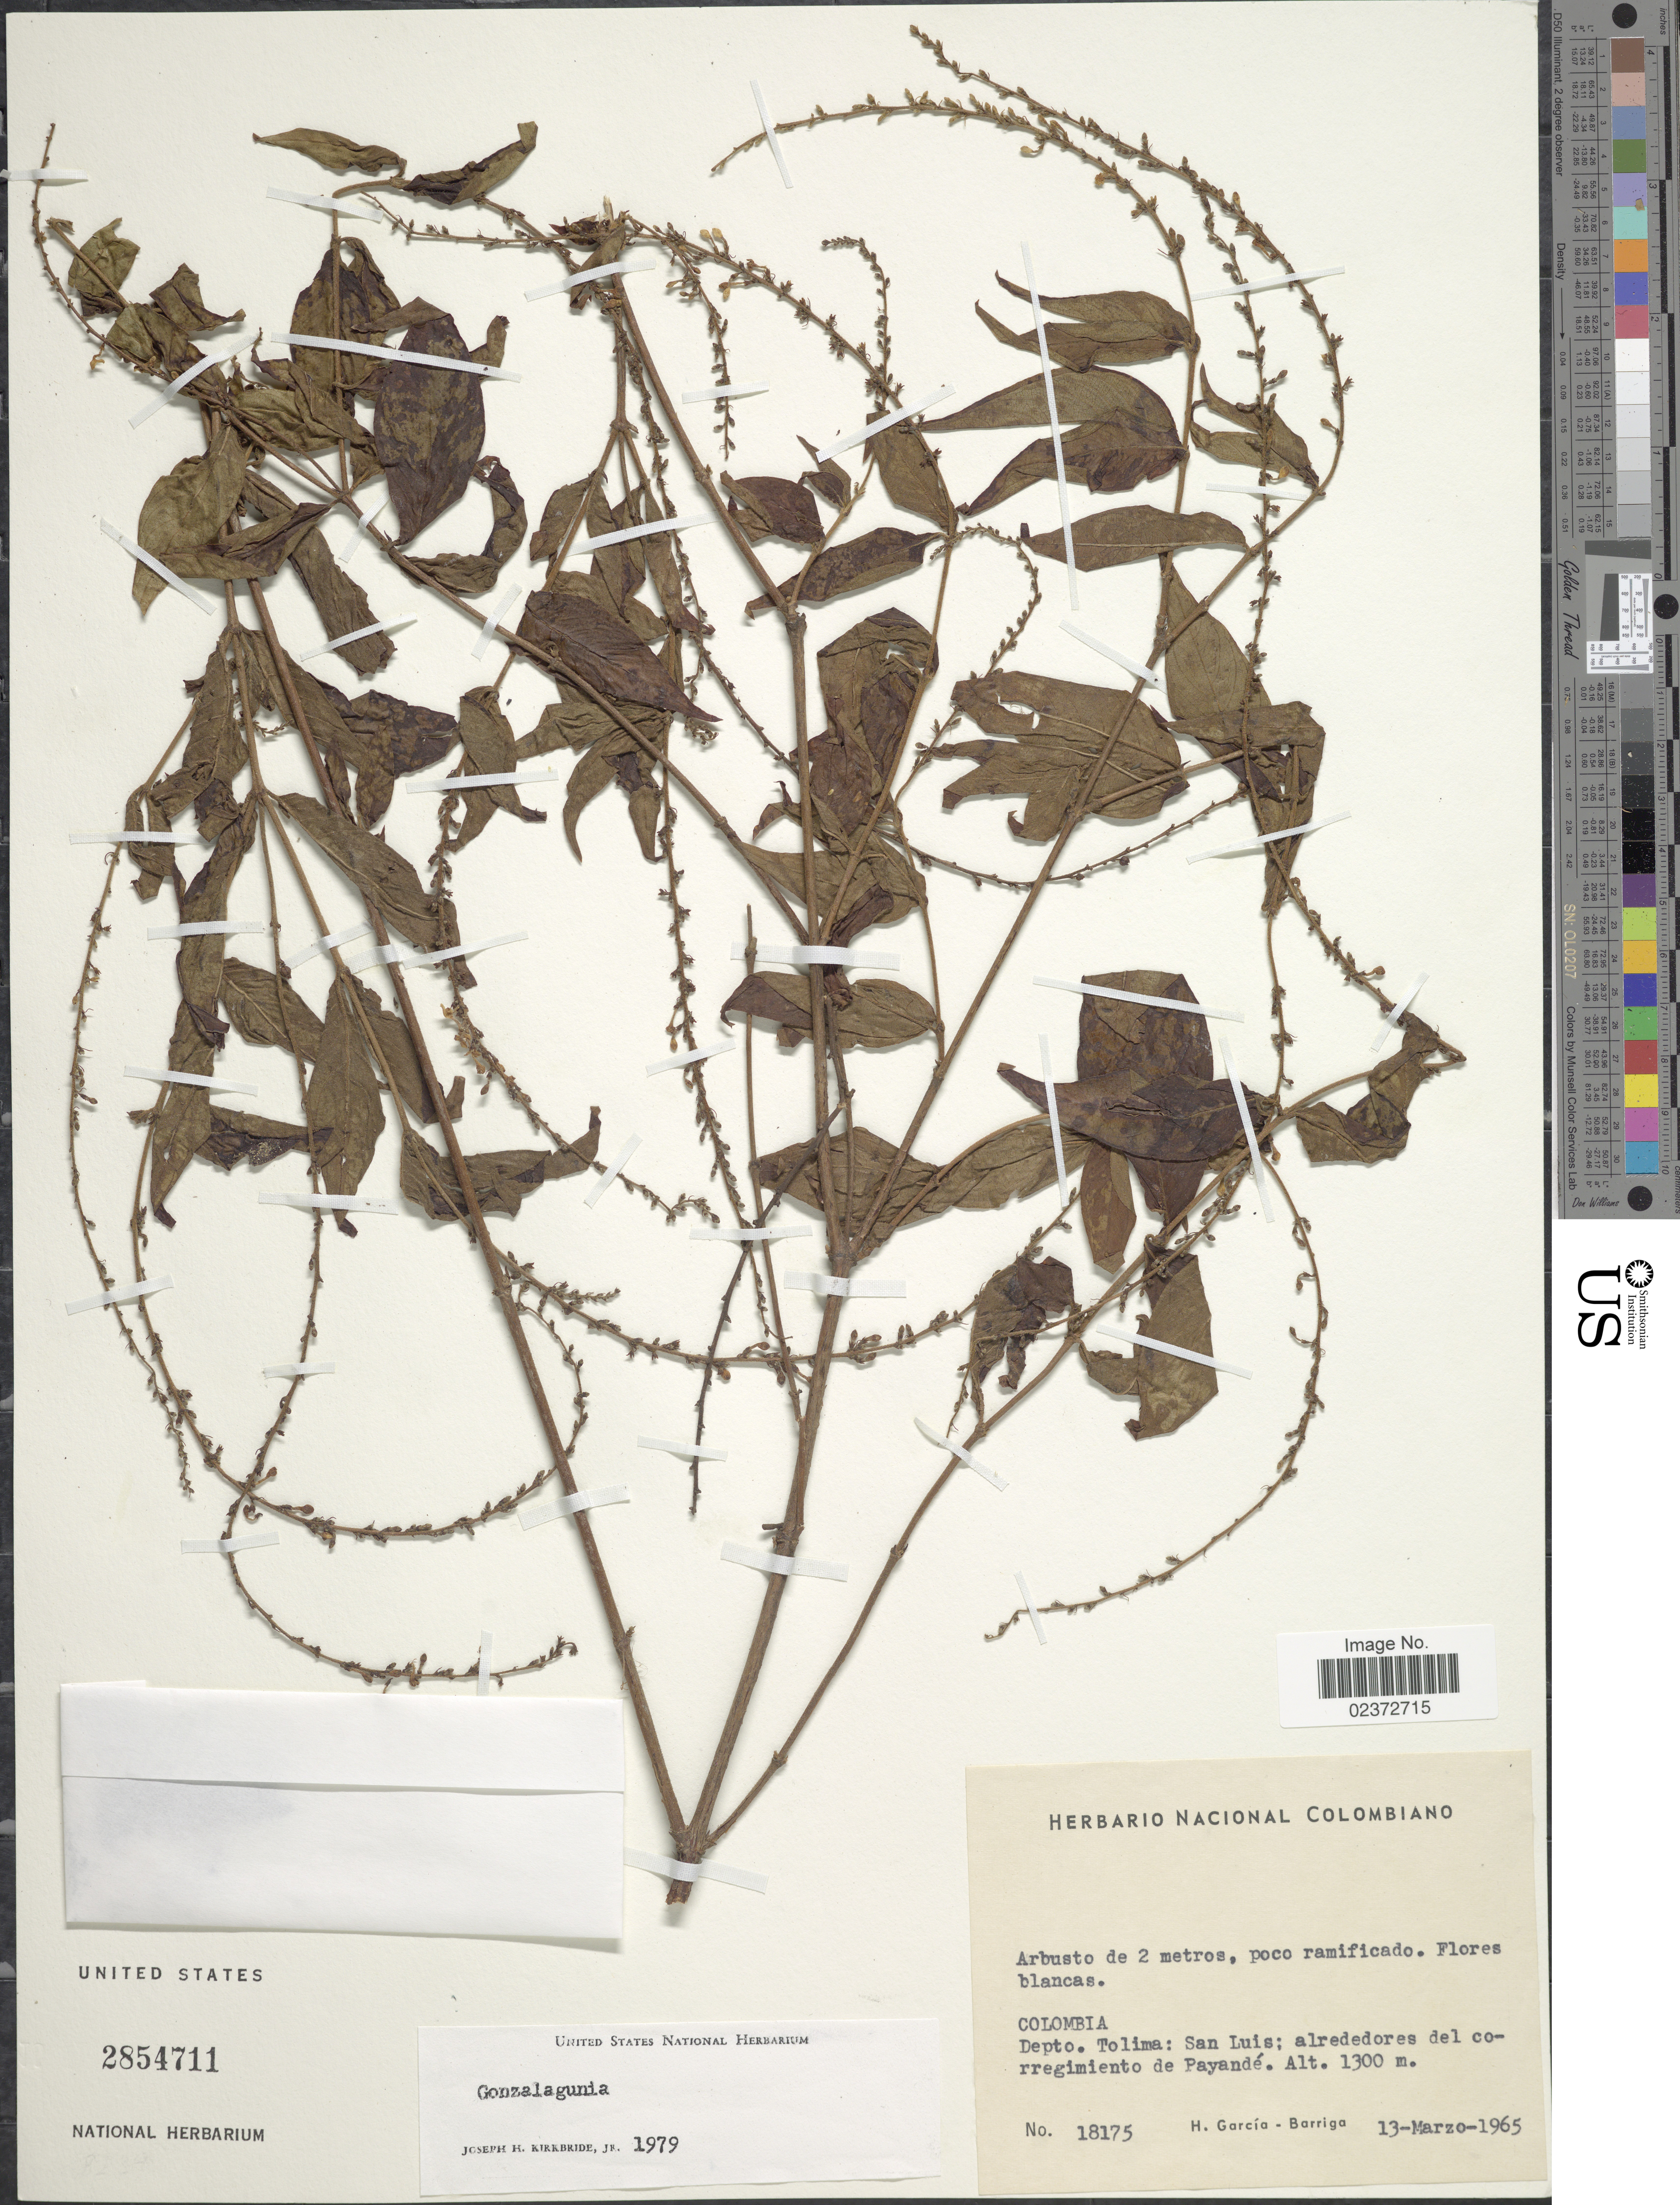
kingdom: Plantae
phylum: Tracheophyta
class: Magnoliopsida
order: Gentianales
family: Rubiaceae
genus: Gonzalagunia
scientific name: Gonzalagunia sp.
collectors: H. García Barriga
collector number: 18175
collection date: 1965-03-13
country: Colombia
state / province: Tolima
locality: San Luis; alrededores del corregimiento de Payande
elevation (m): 1300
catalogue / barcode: US 2854711